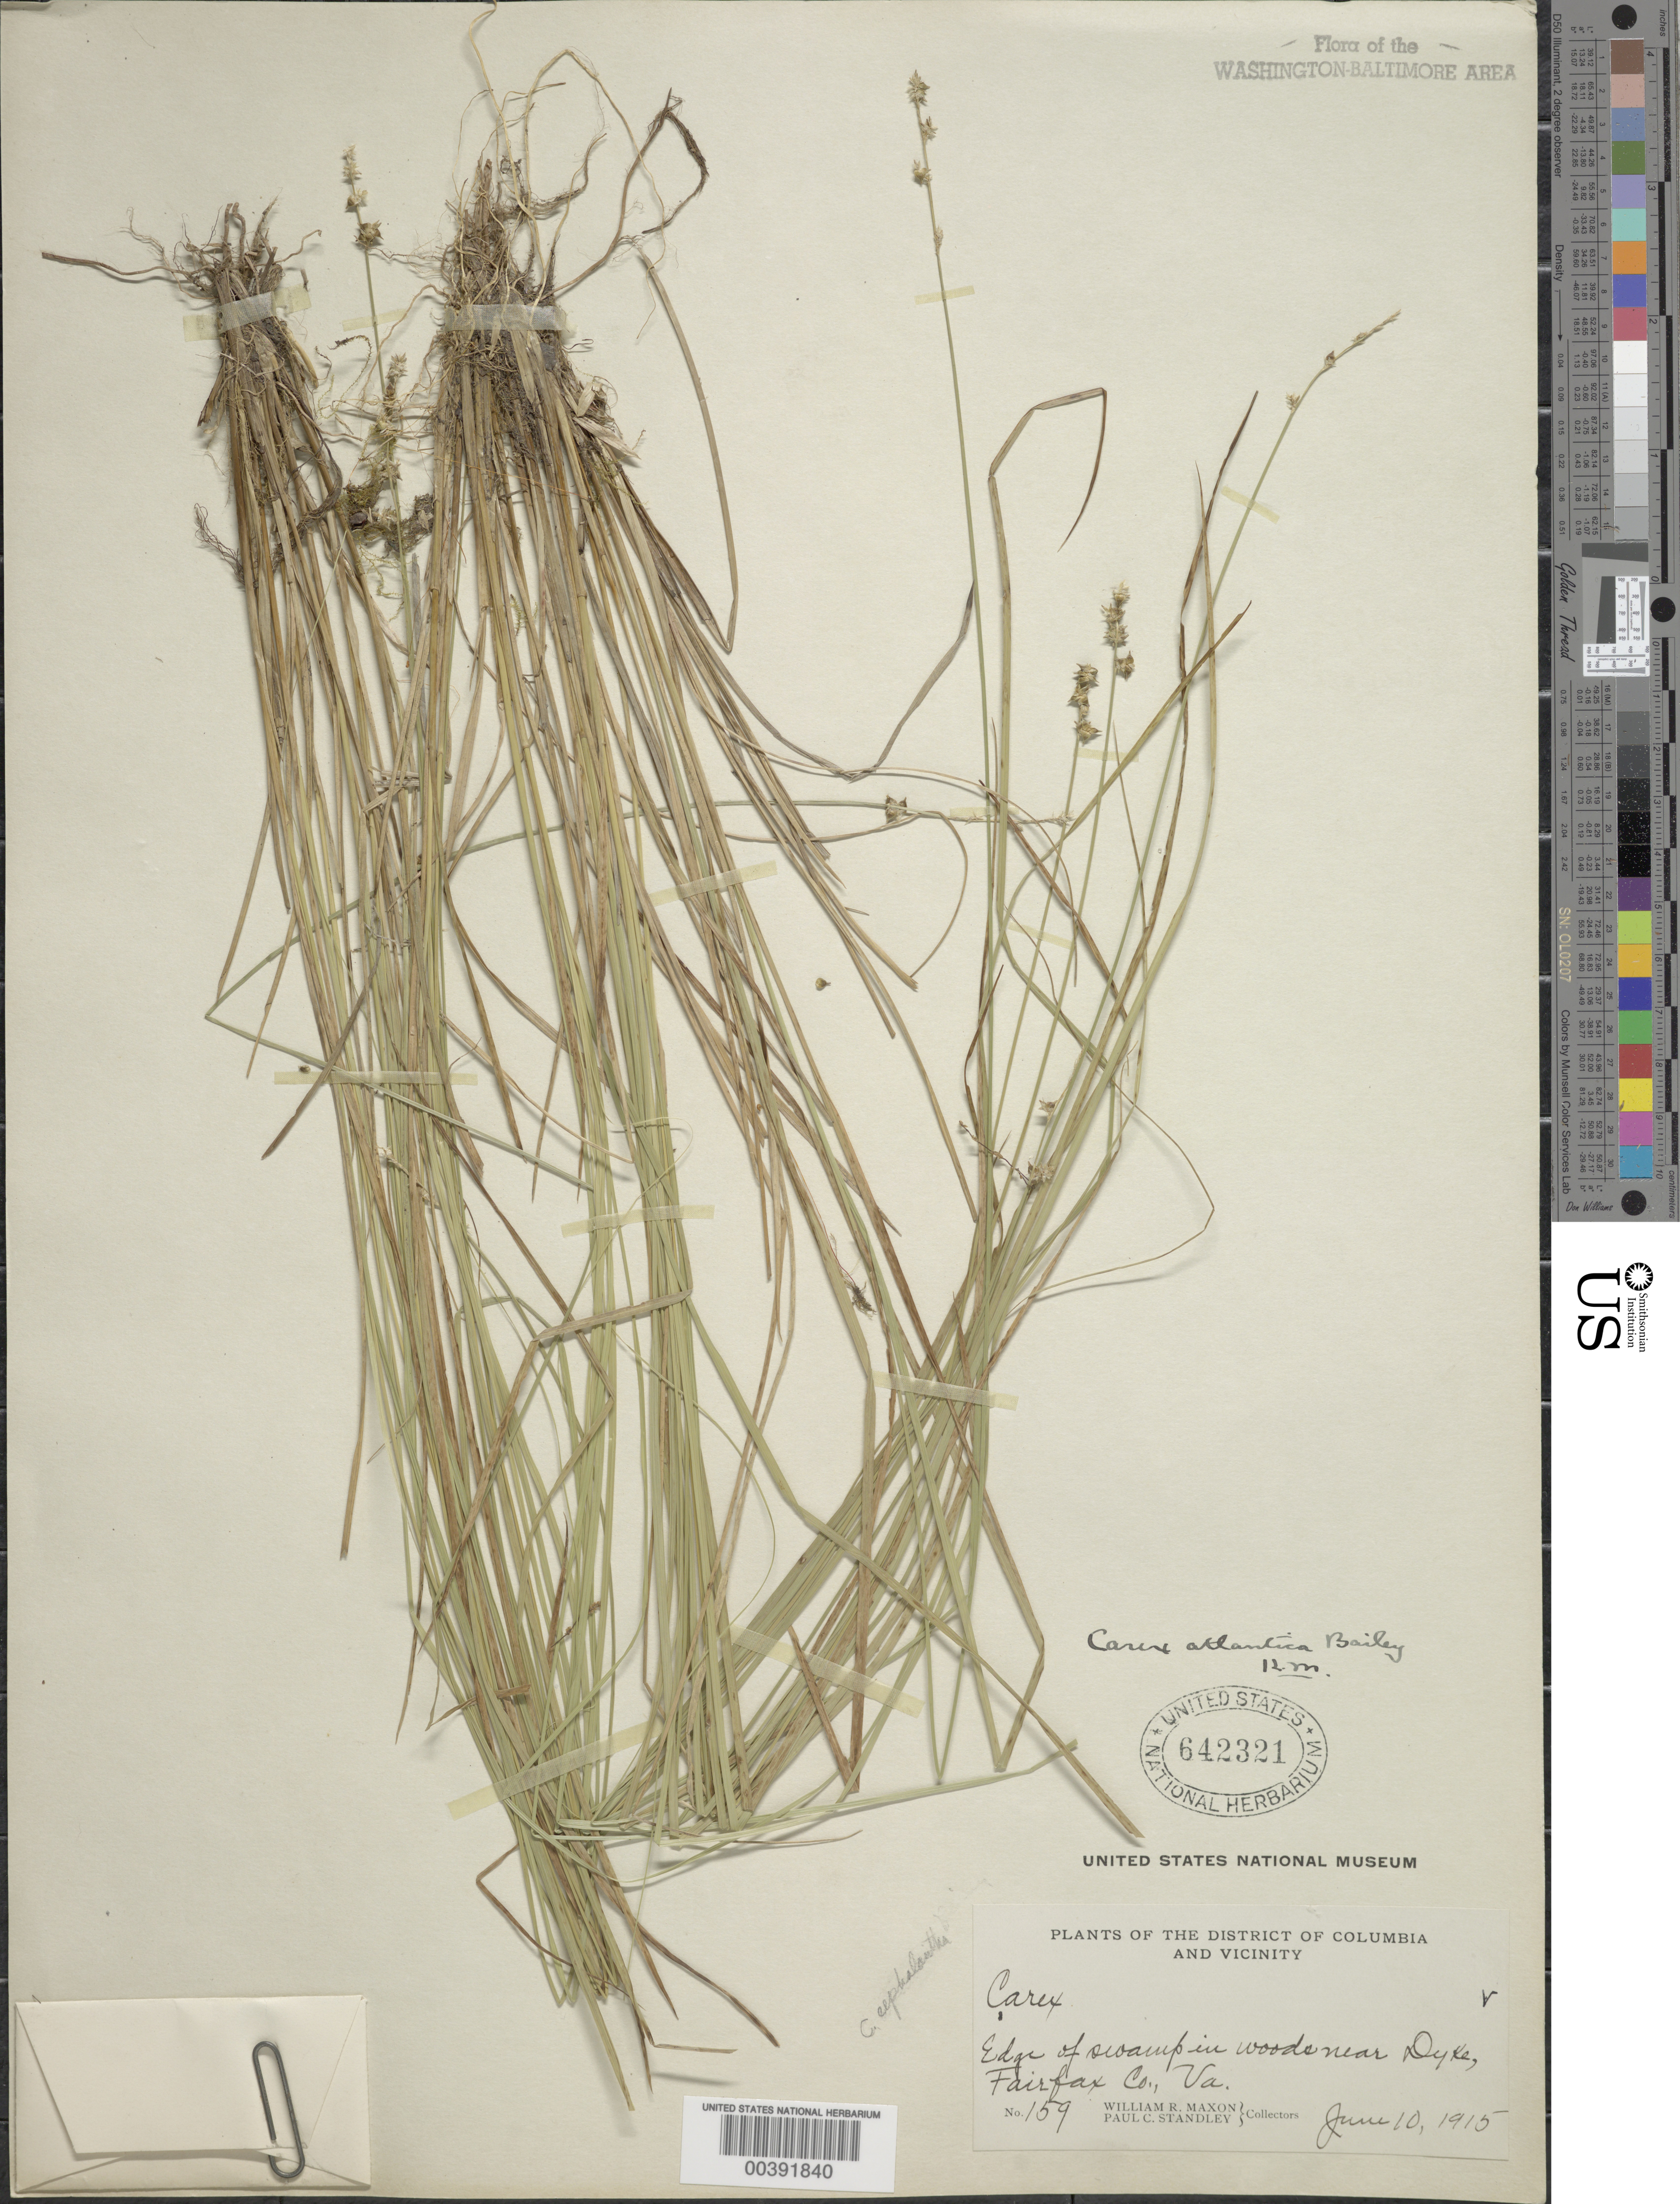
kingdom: Plantae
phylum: Tracheophyta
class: Liliopsida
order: Poales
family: Cyperaceae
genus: Carex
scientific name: Carex atlantica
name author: L.H. Bailey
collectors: W. R. Maxon & P. C. Standley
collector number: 159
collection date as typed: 10 Jun 1915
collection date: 1915-06-10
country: United States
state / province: Virginia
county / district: Fairfax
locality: near Dyke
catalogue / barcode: US 642321